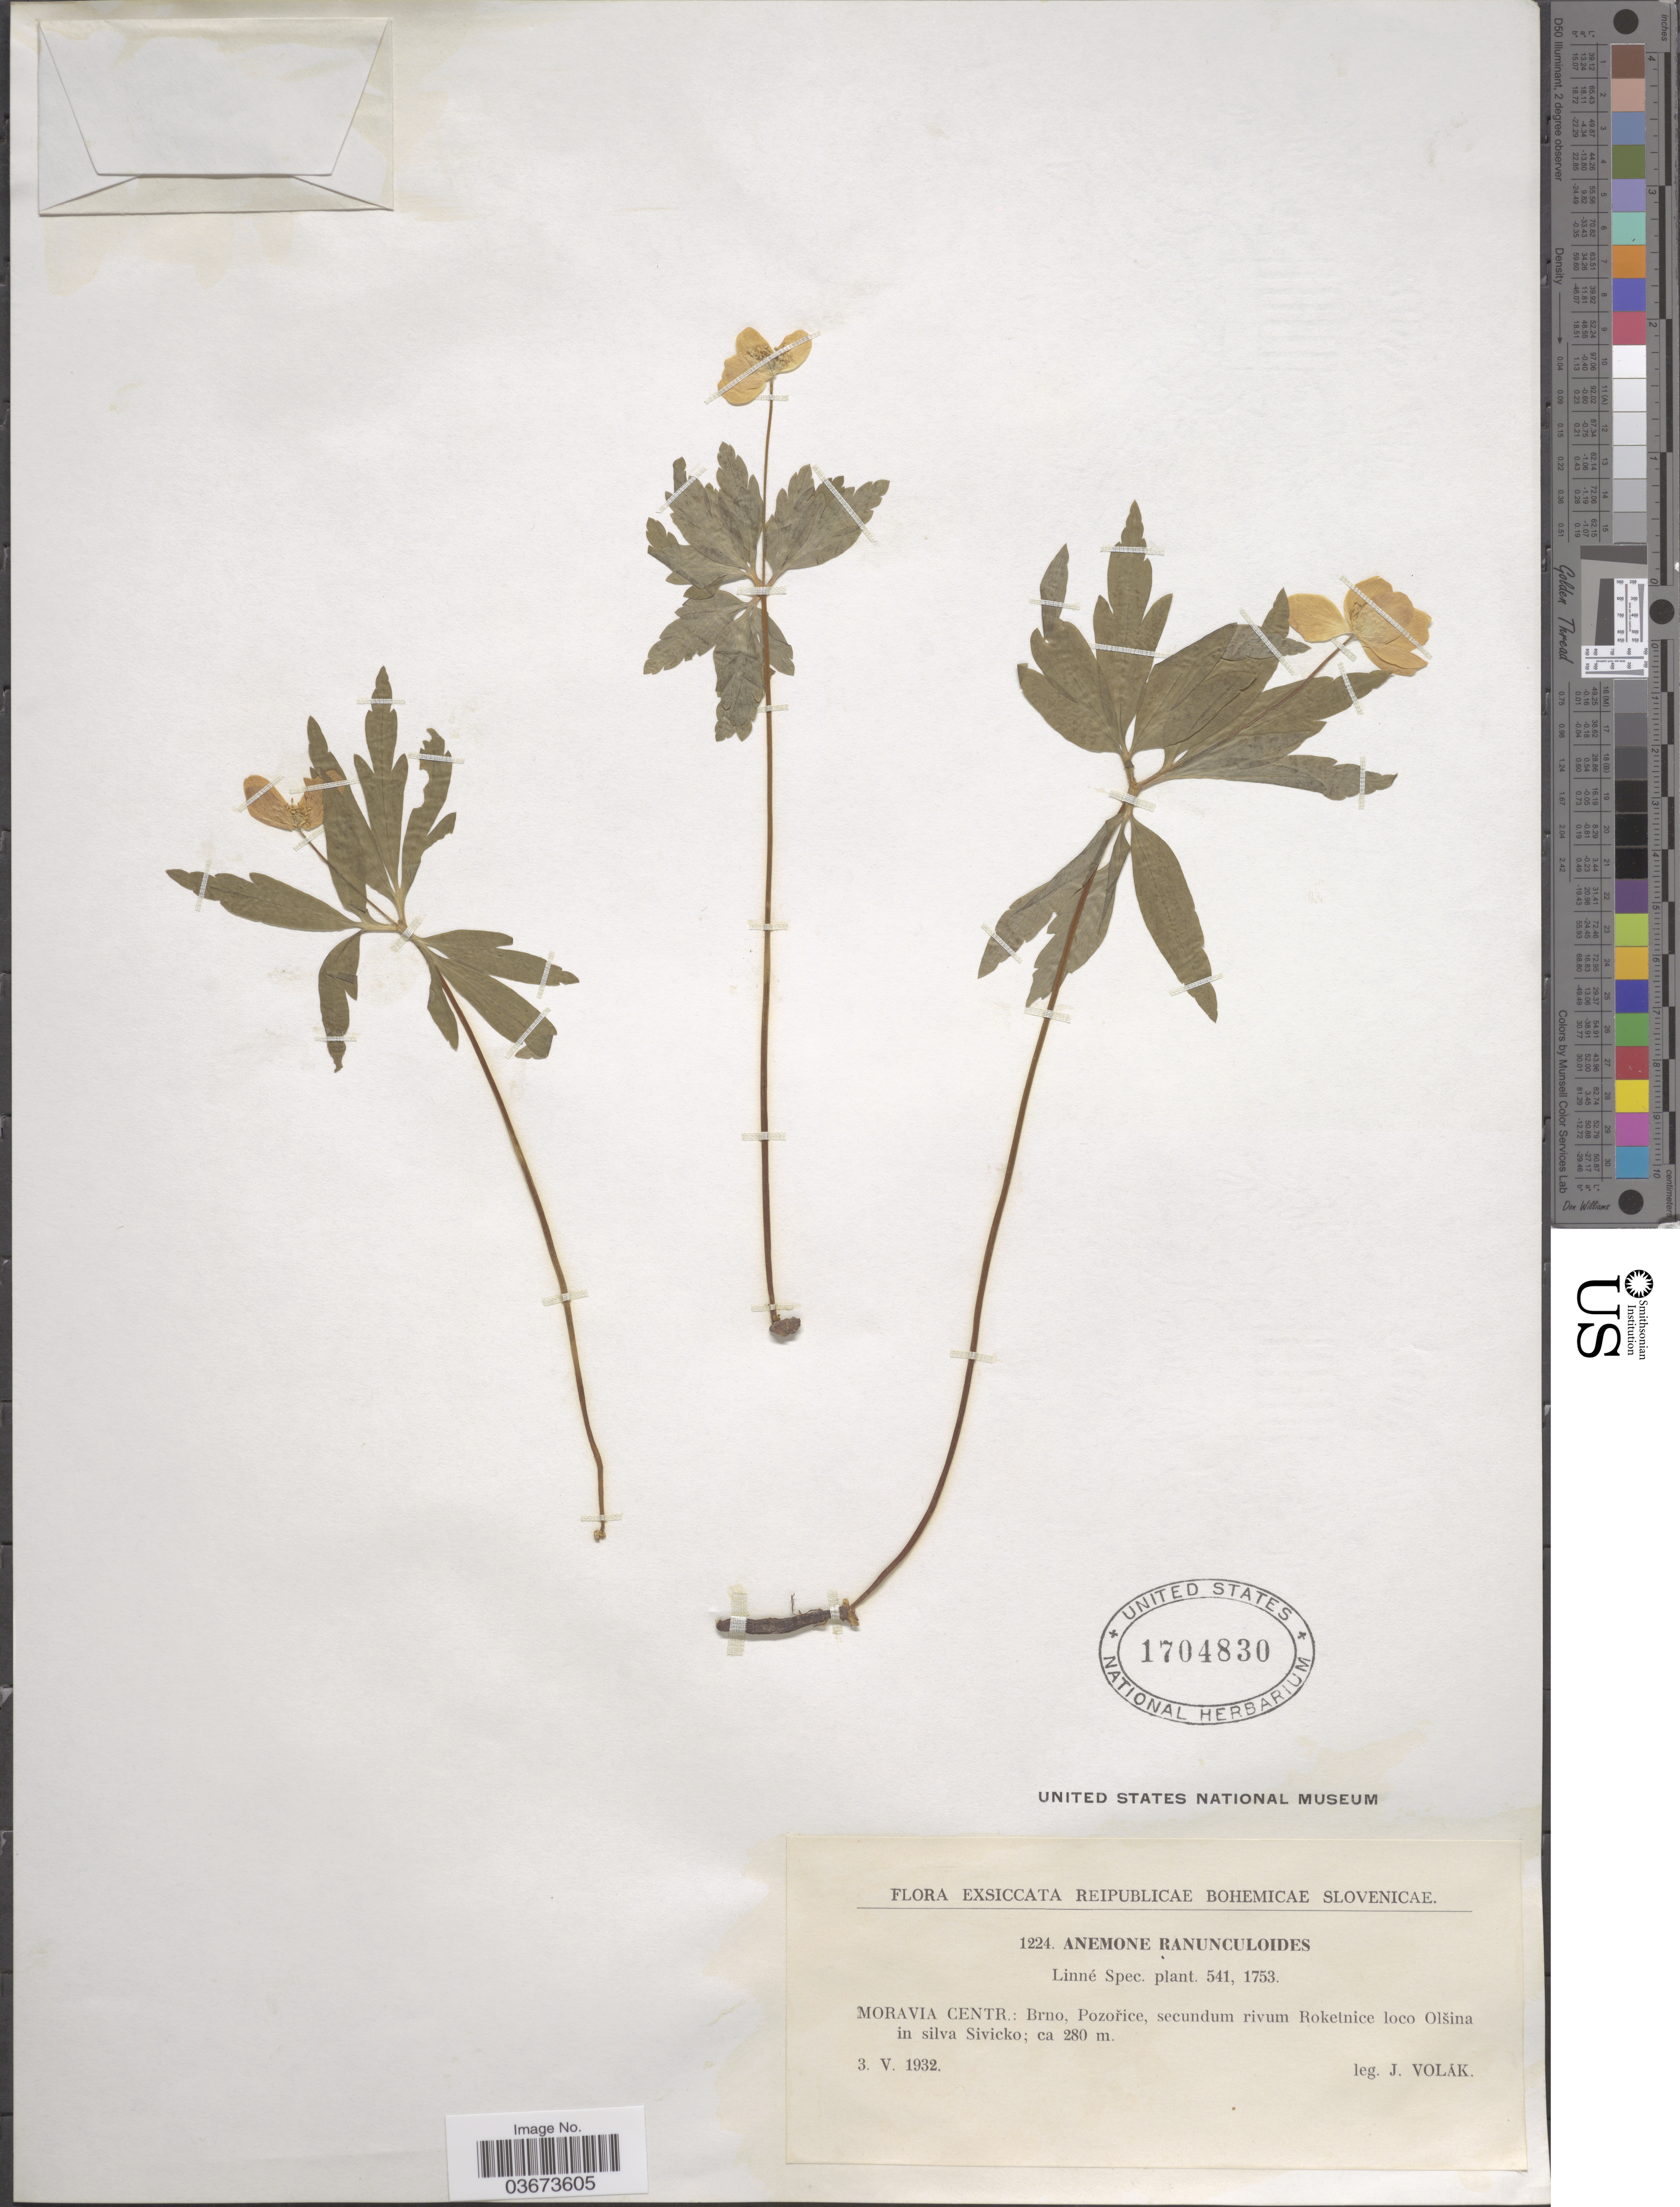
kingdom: Plantae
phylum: Tracheophyta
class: Magnoliopsida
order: Ranunculales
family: Ranunculaceae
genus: Anemone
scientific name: Anemone ranunculoides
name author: L.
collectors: J. Volak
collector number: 1224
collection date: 1932-05-03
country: Czechia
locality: Moravia Centr.: Brno, Pozořice, secundum rivum Roketnice loco Olšina in silva Sivicko.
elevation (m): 280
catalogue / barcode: US 1704830